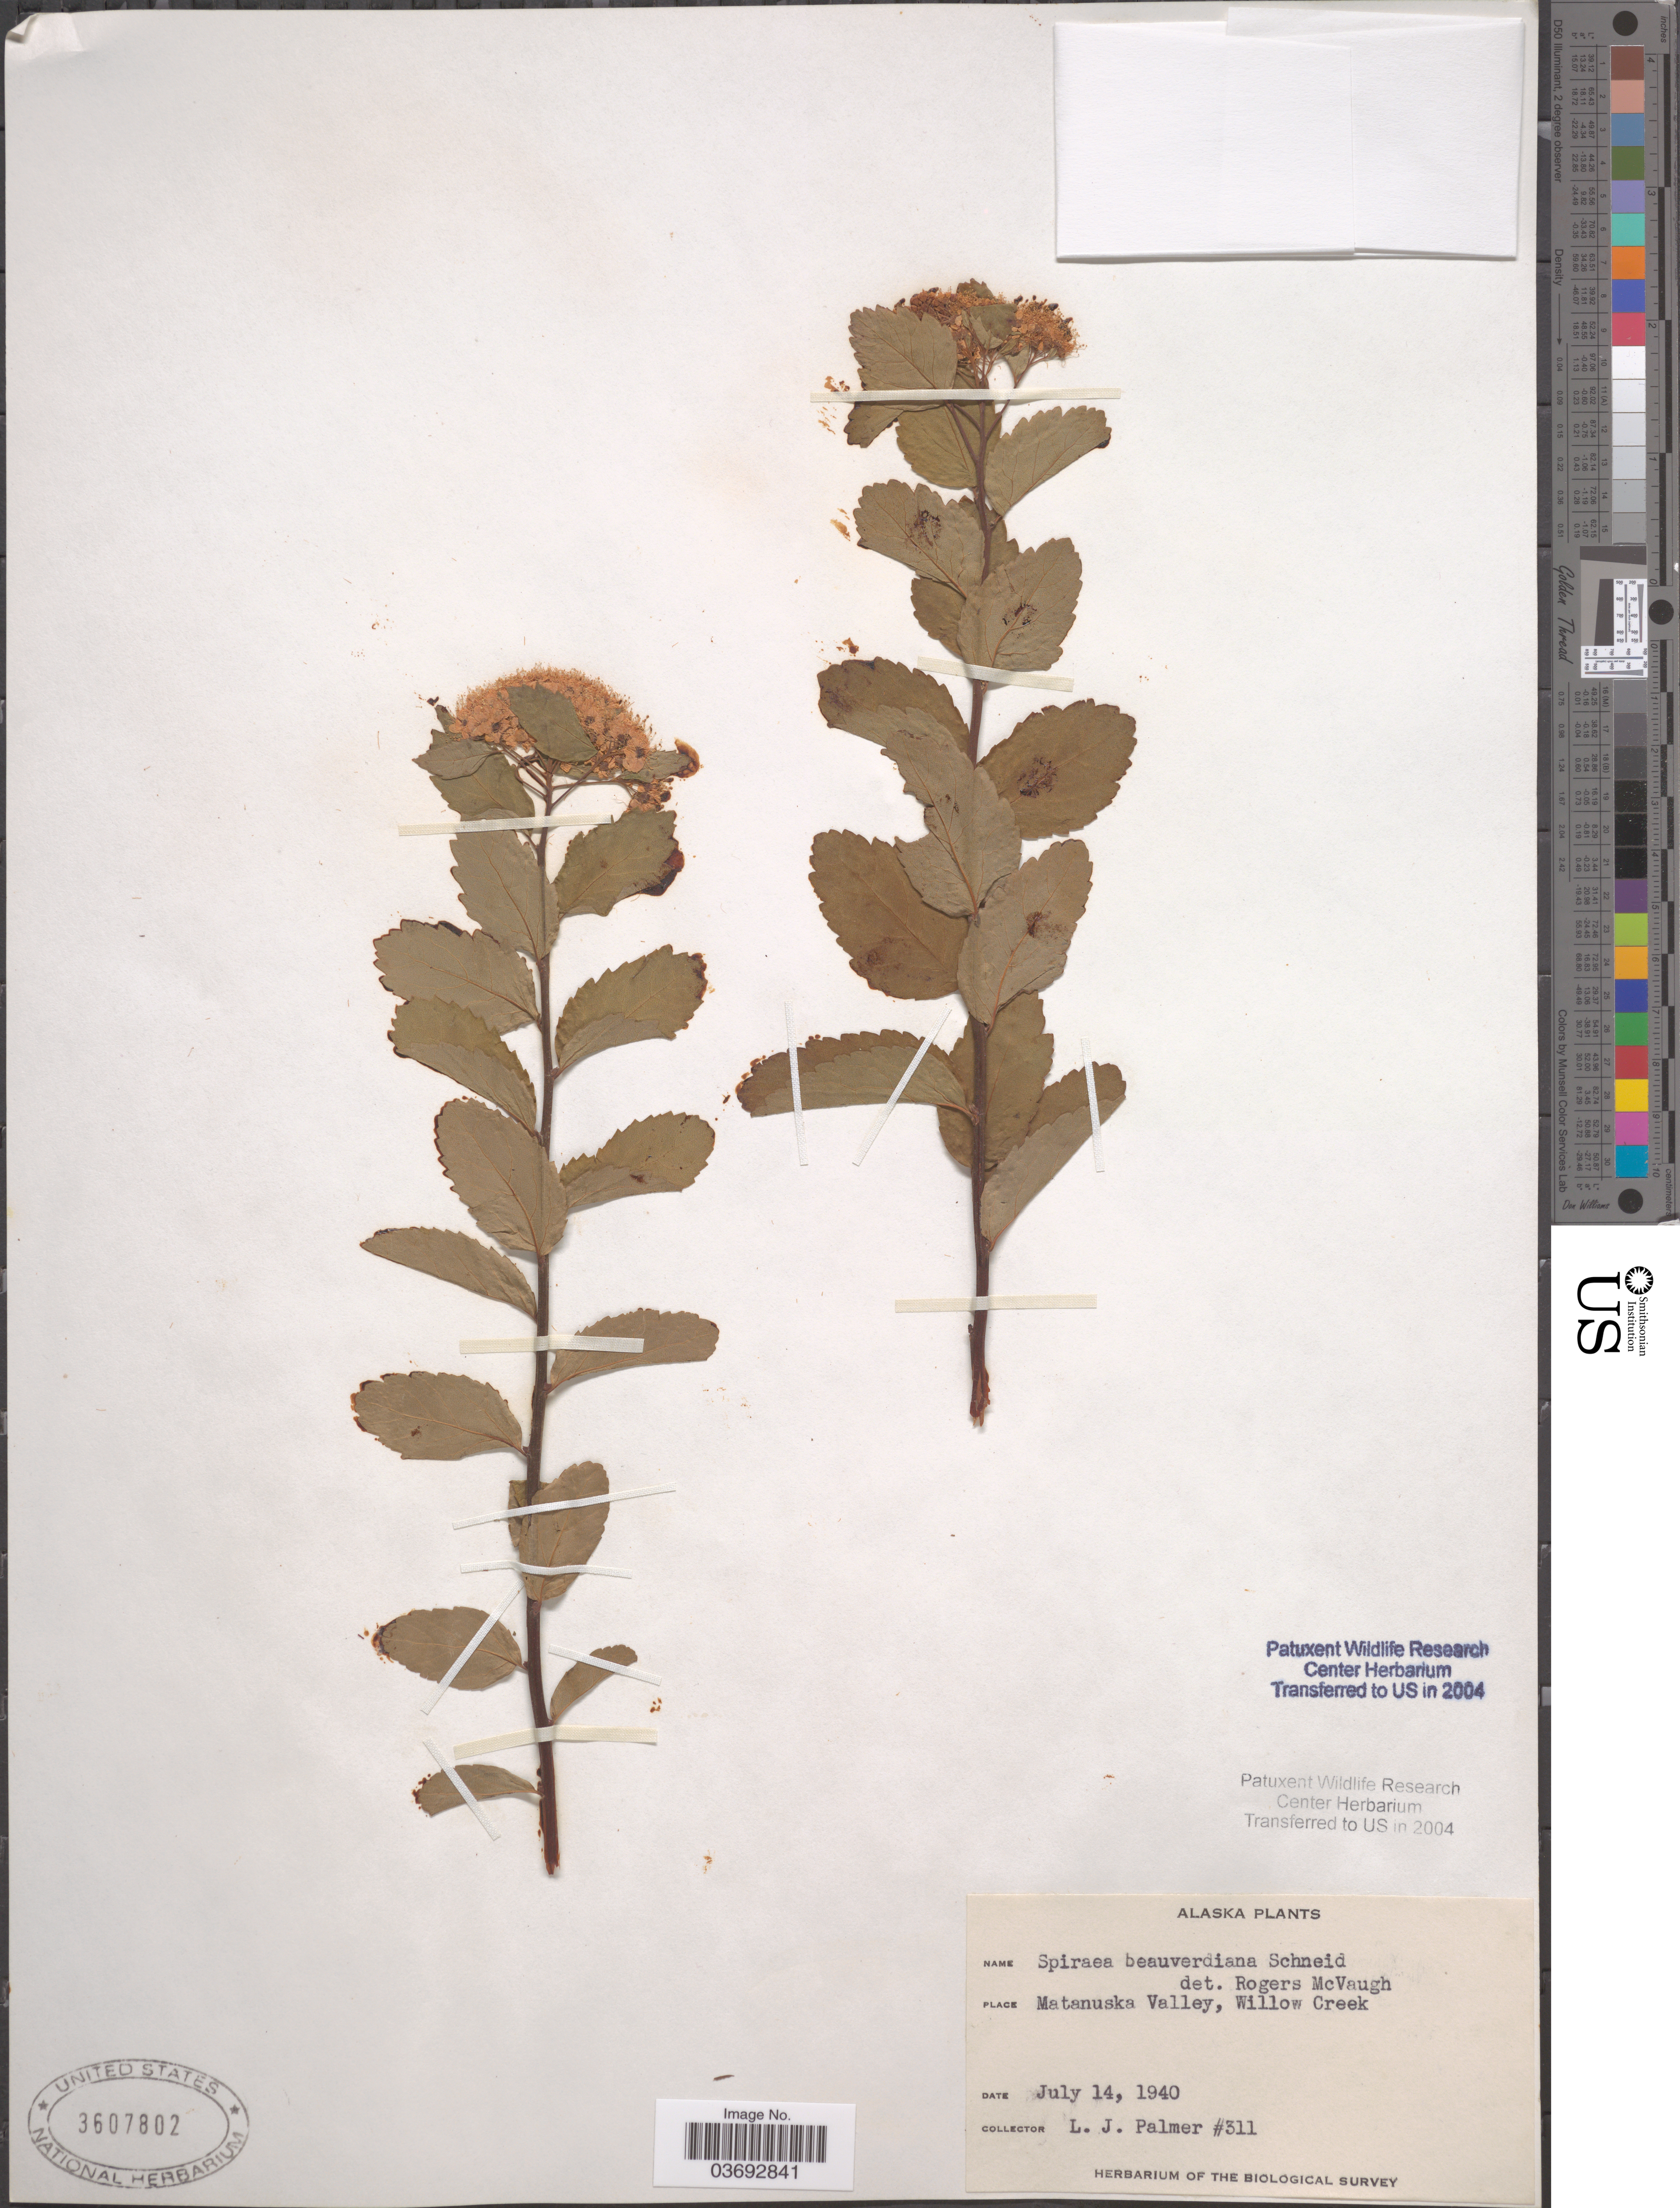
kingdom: Plantae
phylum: Tracheophyta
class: Magnoliopsida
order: Rosales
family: Rosaceae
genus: Spiraea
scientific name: Spiraea stevenii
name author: (C.K. Schneid.) Rydb.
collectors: L. J. Palmer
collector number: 311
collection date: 1940-07-14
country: United States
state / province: Alaska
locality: Matanuska Valley, Willow Creek.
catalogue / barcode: US 3607802